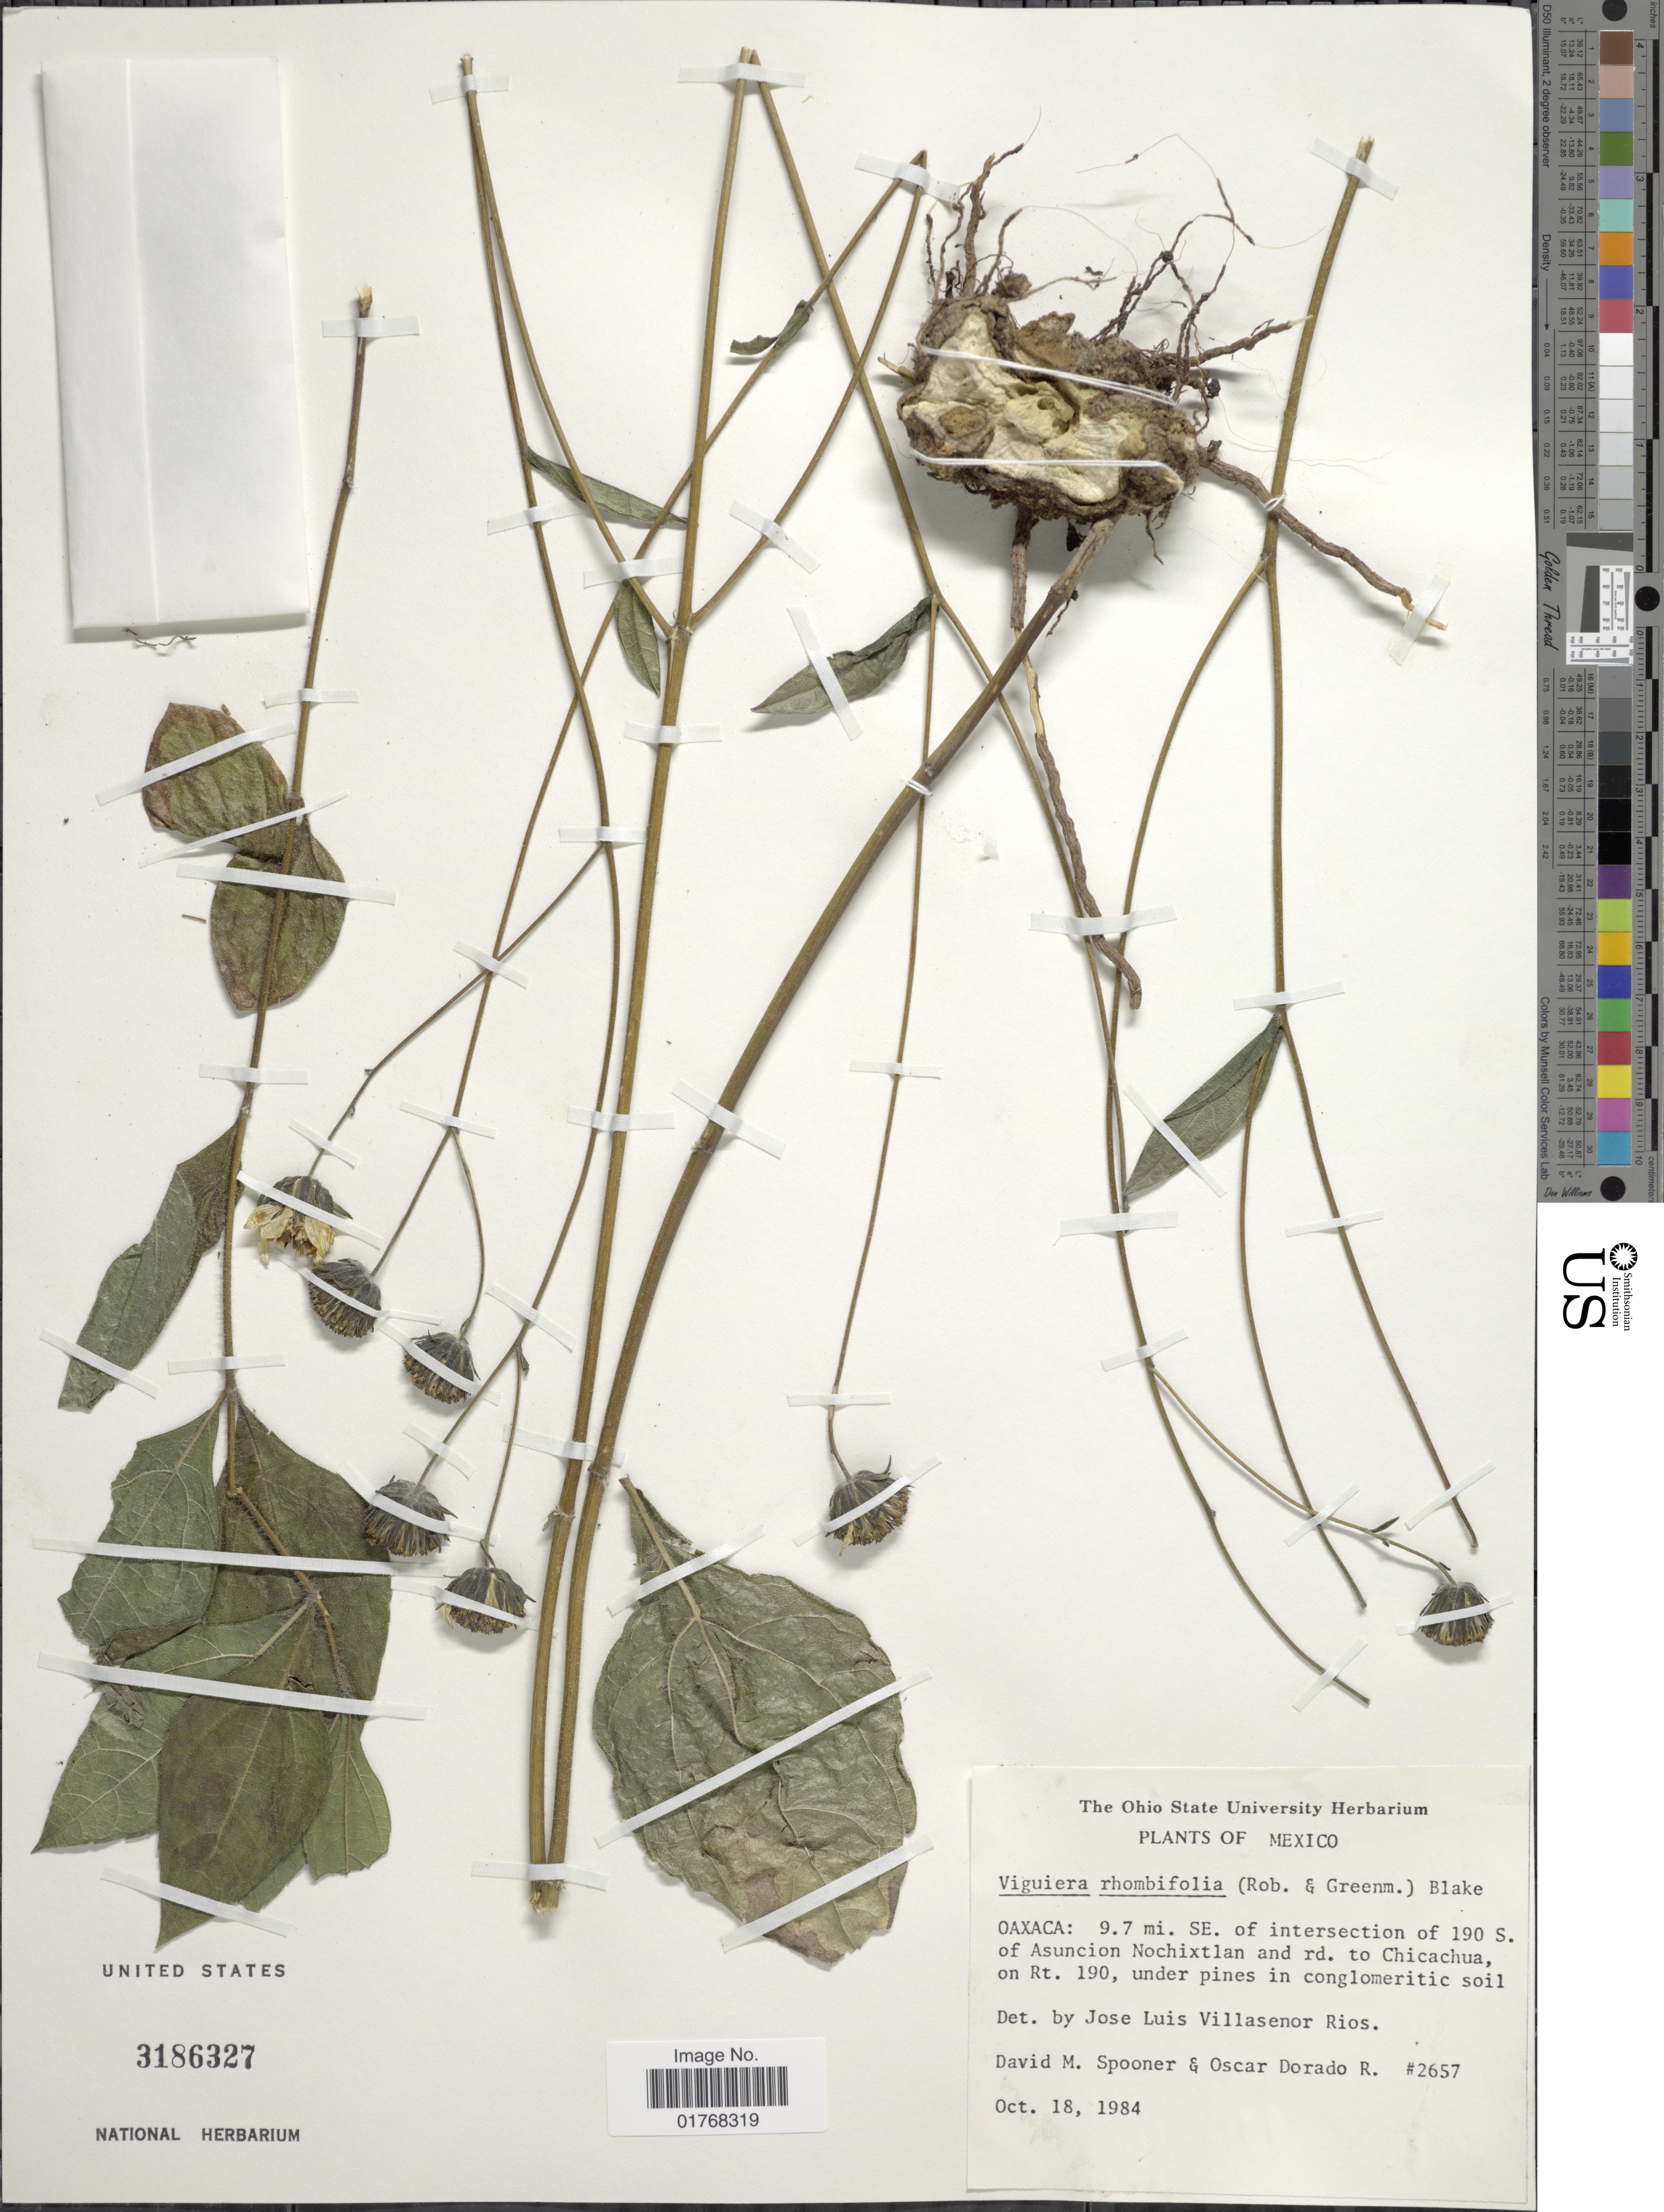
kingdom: Plantae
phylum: Tracheophyta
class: Magnoliopsida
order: Asterales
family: Asteraceae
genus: Viguiera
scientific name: Viguiera rhombifolia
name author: (Rob. & Greenm.) Blake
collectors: D. Spooner & O. R. Dorado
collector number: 2657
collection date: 1984-10-18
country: Mexico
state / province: Oaxaca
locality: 9.7 mi SE of intersection of 190 S. of Asuncion Nochixtlan and rd to Chicachua, on Rt. 190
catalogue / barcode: US 3186327